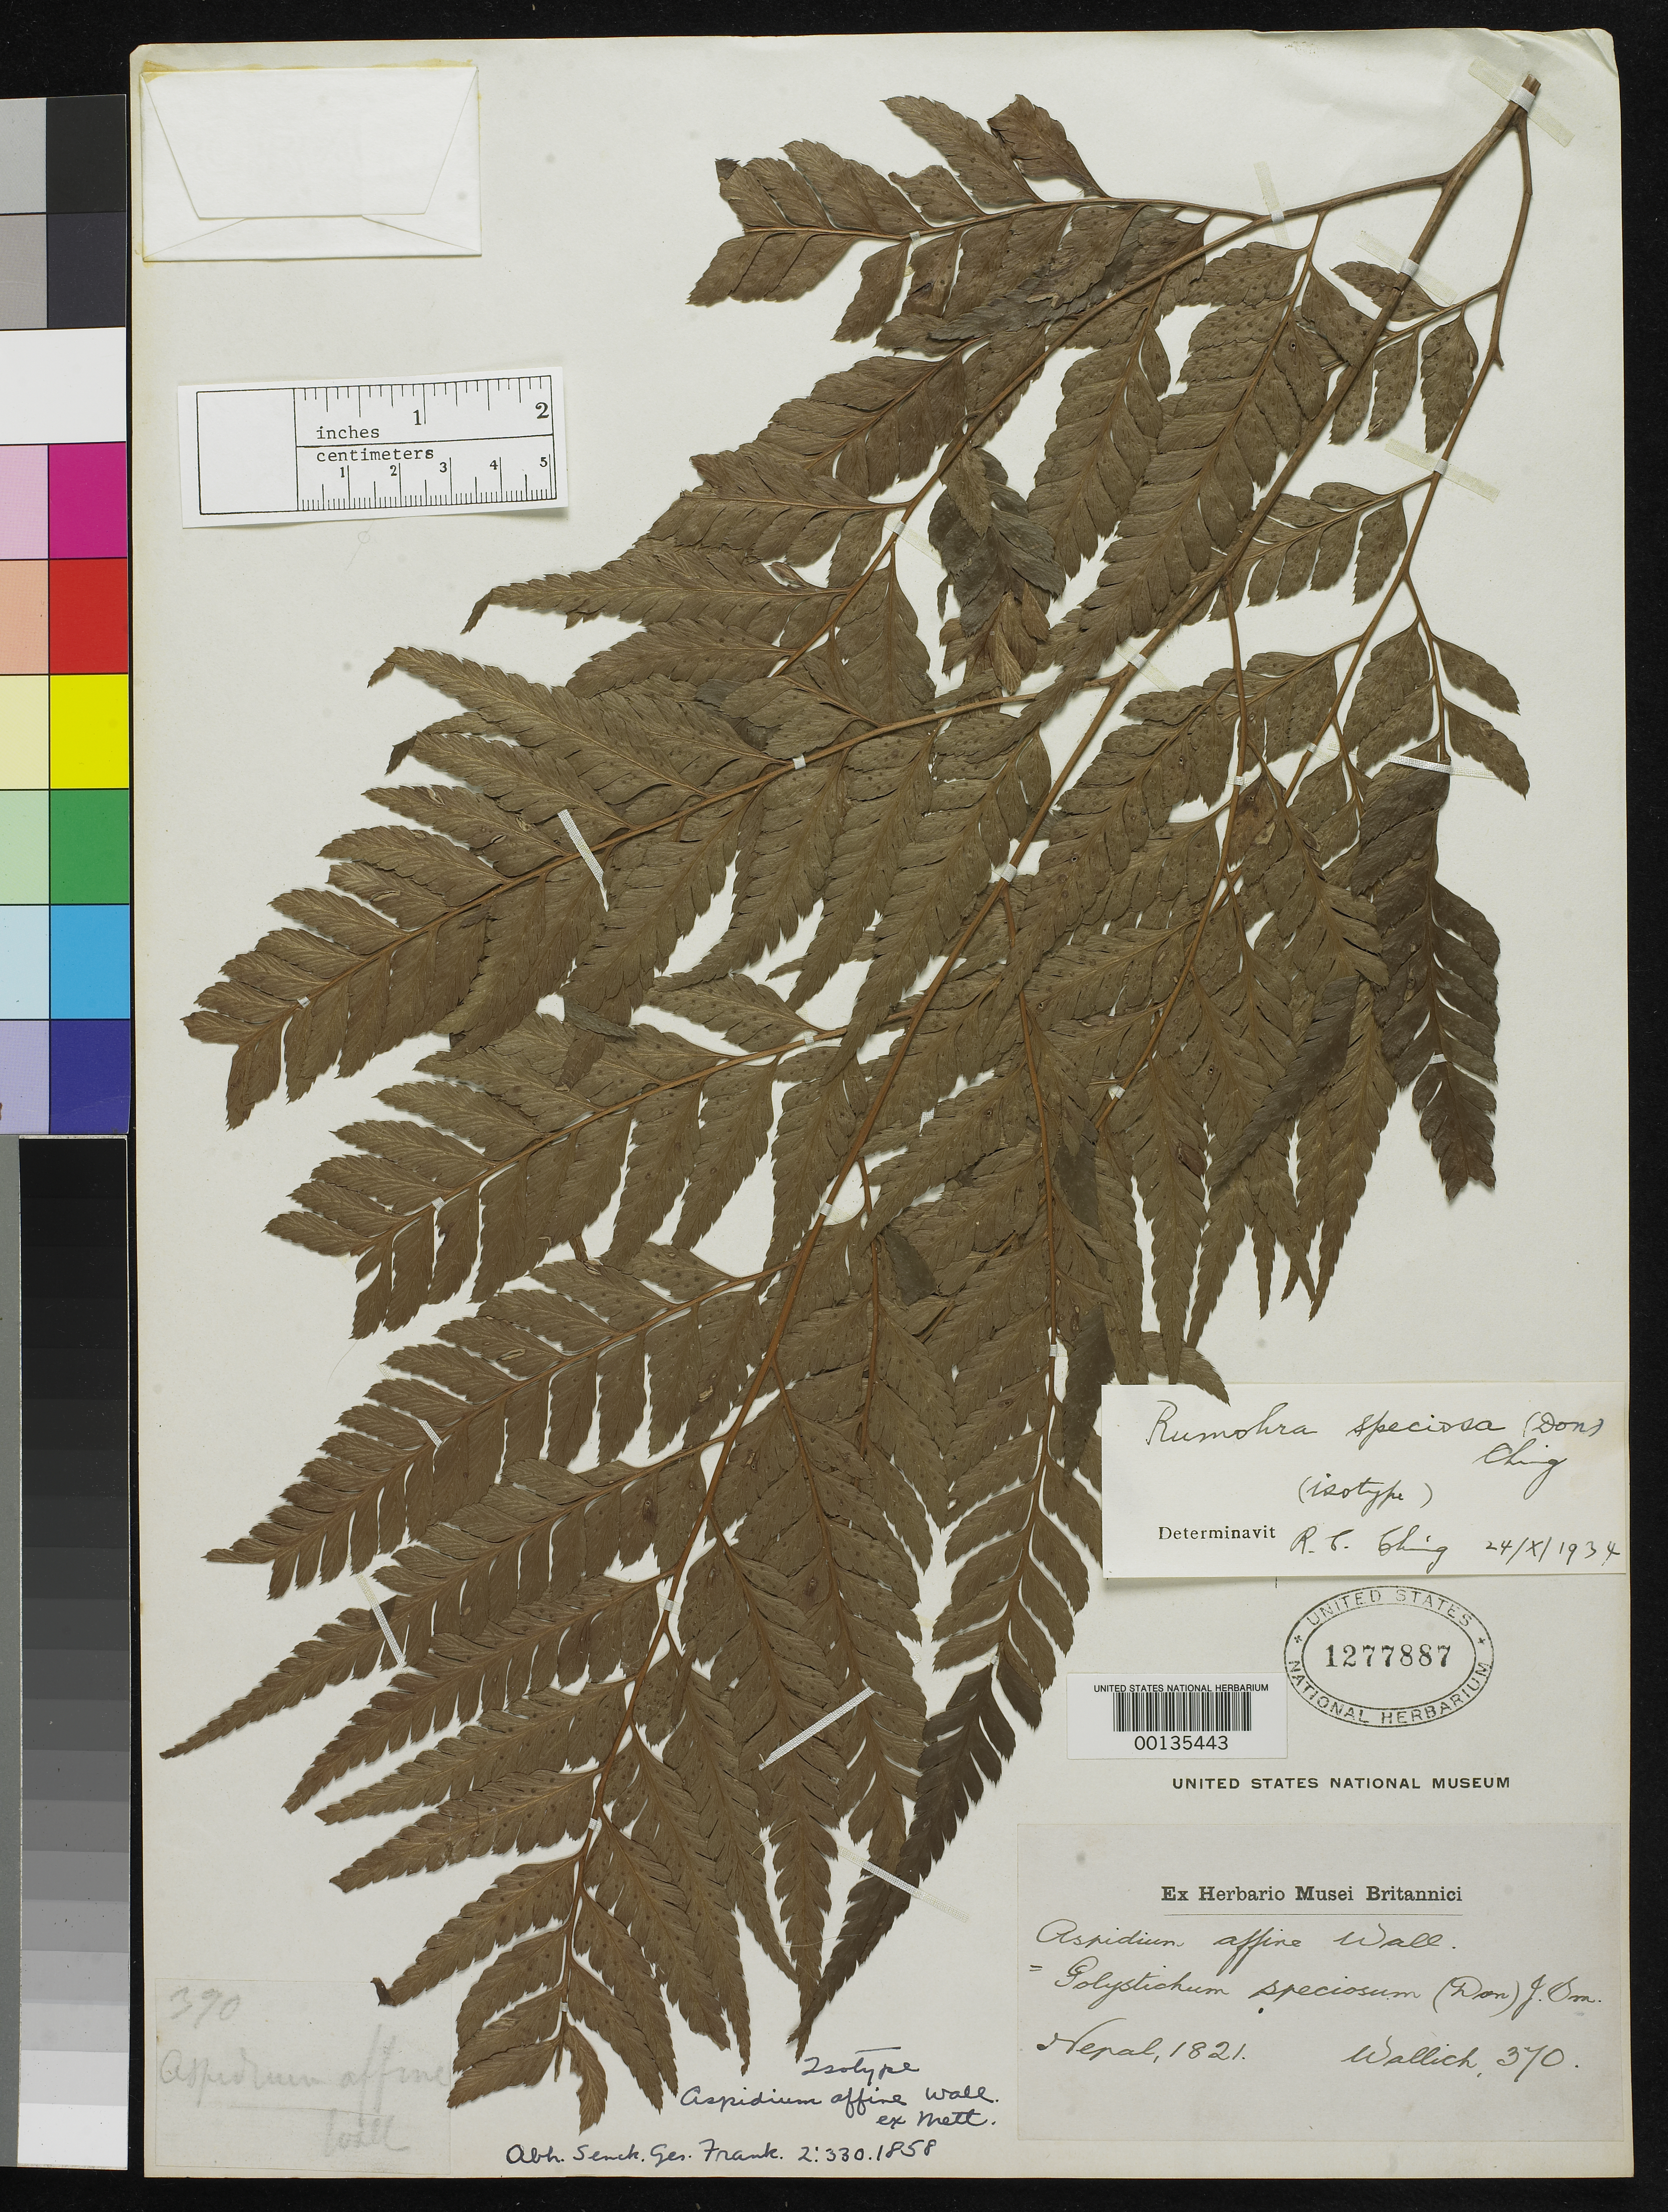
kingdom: Plantae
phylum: Tracheophyta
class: Polypodiopsida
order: Polypodiales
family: Tectariaceae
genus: Aspidium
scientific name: Aspidium affine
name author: Wall. ex Mett.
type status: Isotype; Possible Type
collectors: N. Wallich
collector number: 370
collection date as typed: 1821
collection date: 1821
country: Nepal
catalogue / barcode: US 1277887